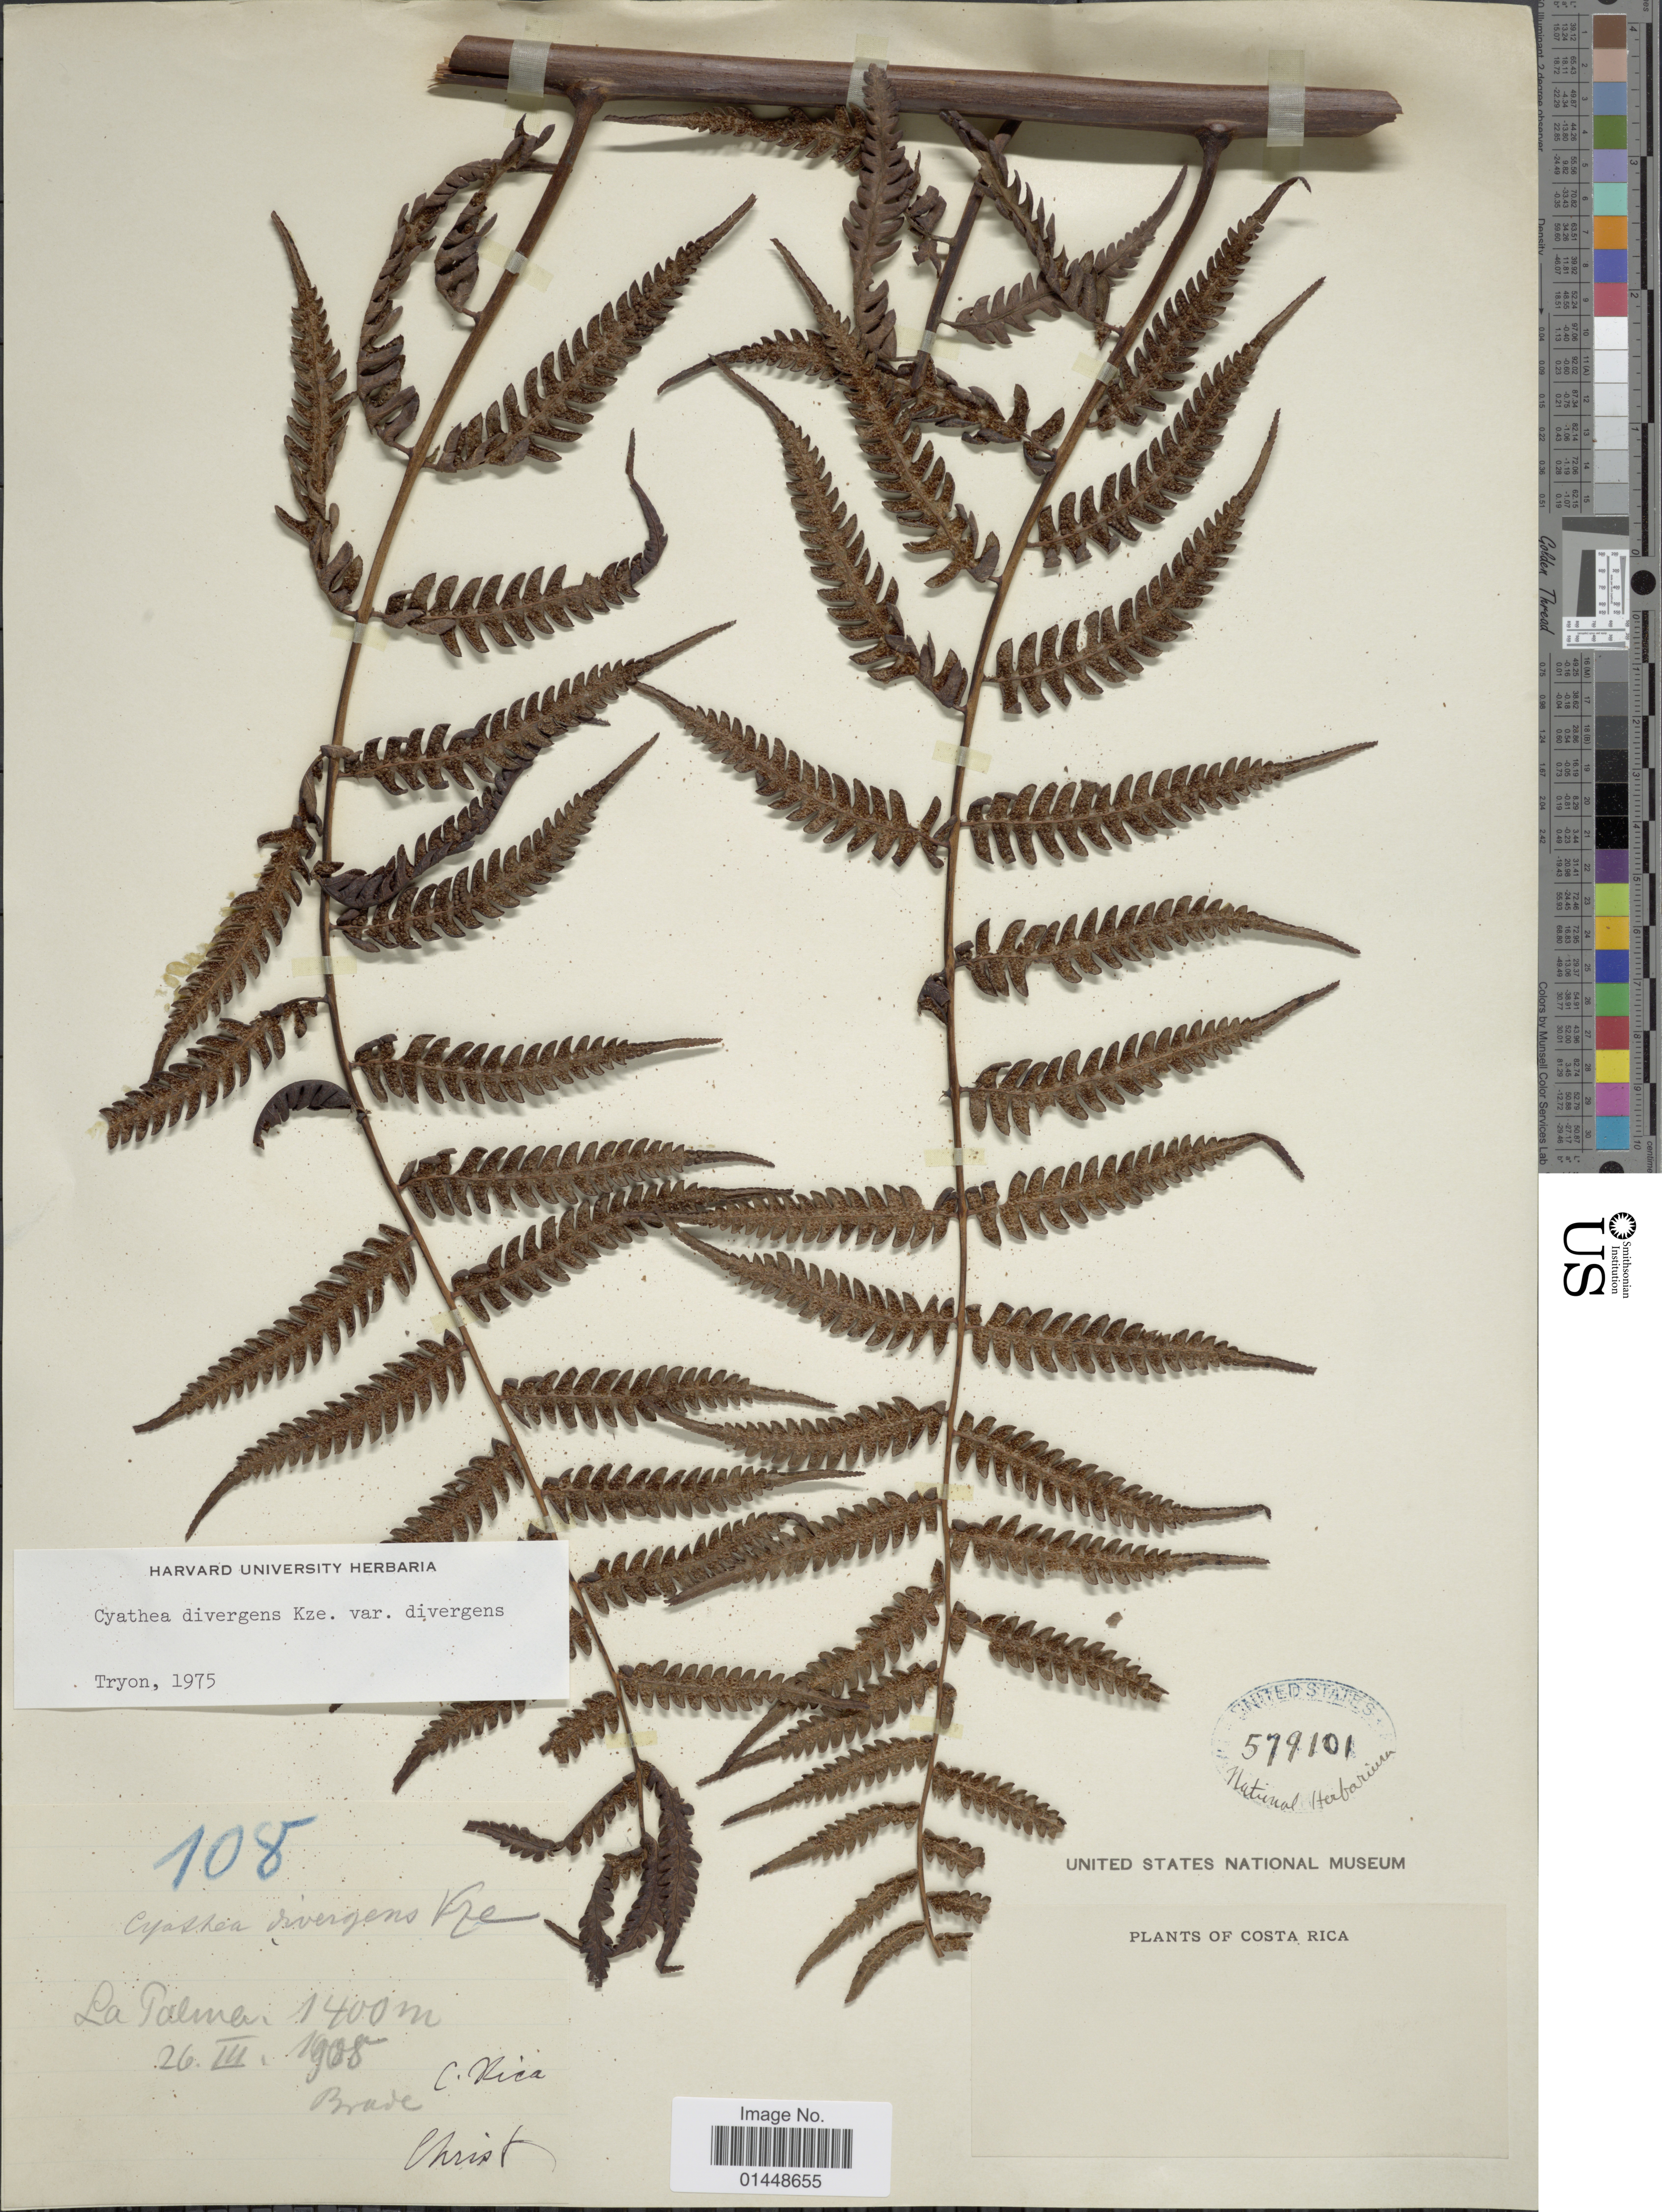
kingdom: Plantae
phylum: Tracheophyta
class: Polypodiopsida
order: Cyatheales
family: Cyatheaceae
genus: Cyathea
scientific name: Cyathea divergens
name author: Kunze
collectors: Christ & -- Brade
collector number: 108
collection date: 1908-03-26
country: Costa Rica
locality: La Palma.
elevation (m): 1400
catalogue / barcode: US 579101